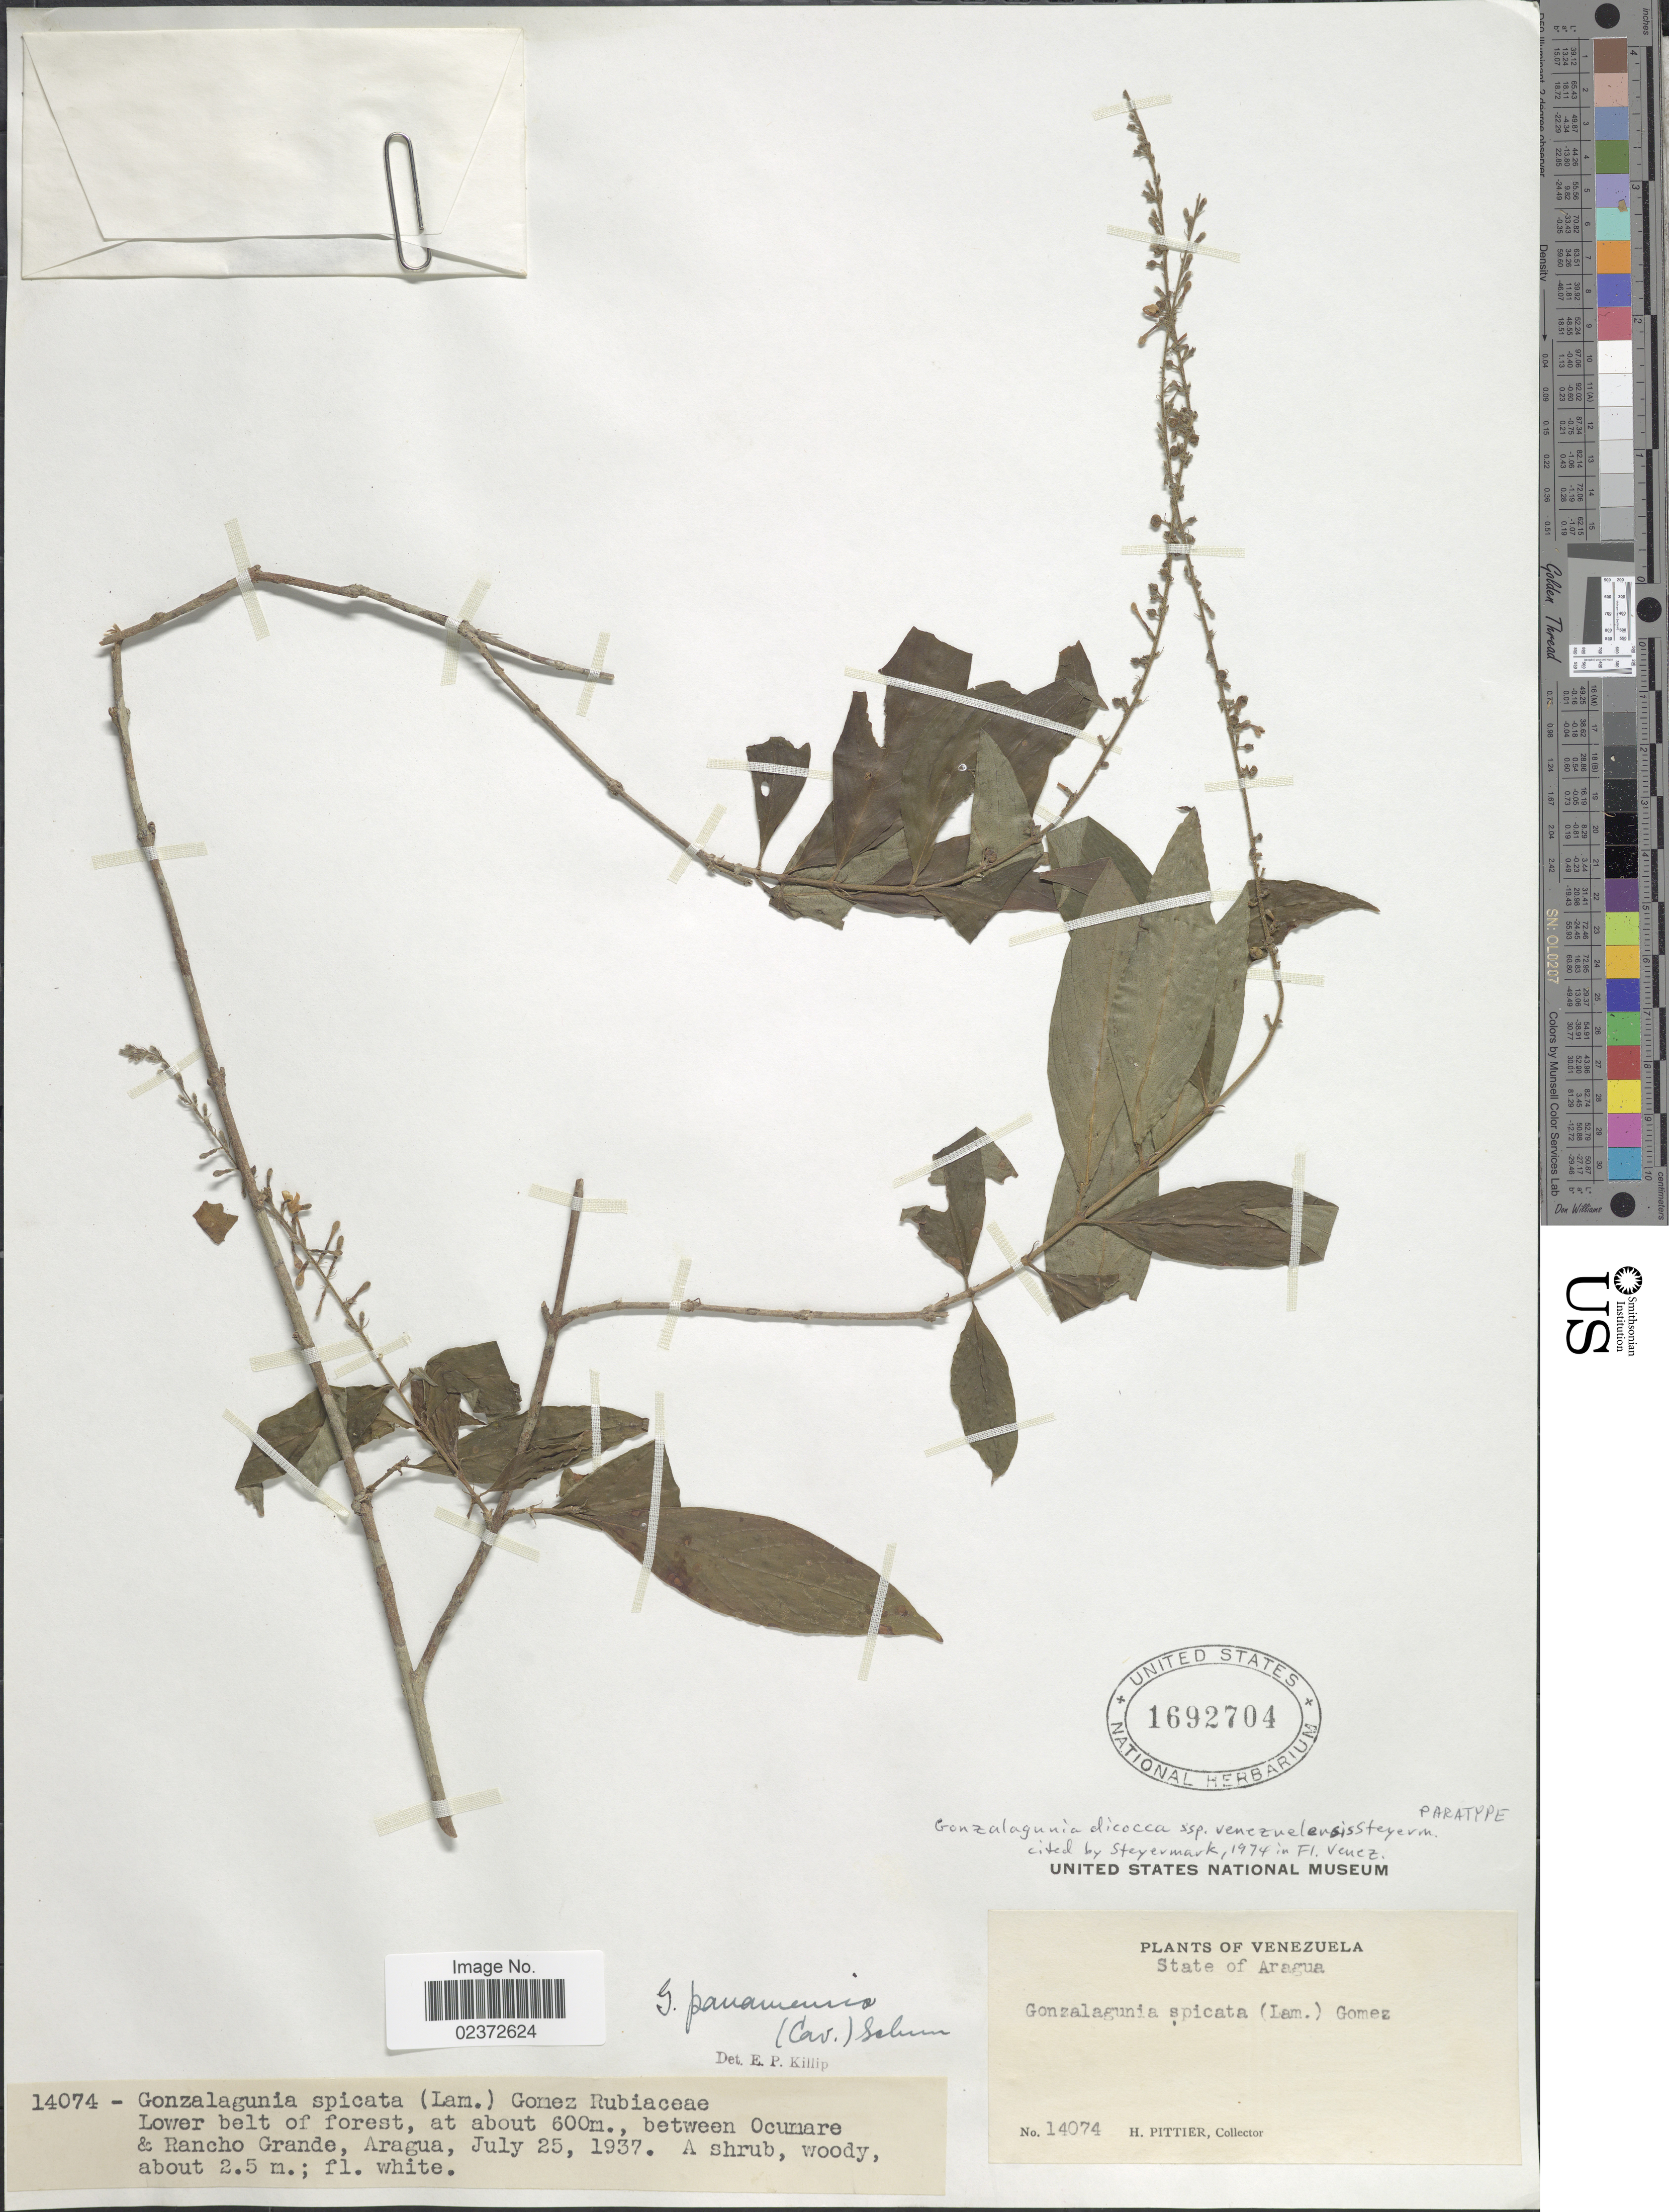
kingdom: Plantae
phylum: Tracheophyta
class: Magnoliopsida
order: Gentianales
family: Rubiaceae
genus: Gonzalagunia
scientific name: Gonzalagunia dicocca subsp. venezuelensis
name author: Steyerm.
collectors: H. F. Pittier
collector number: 14074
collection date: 1937-07-25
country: Venezuela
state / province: Aragua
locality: Lower belt of forest, between Ocumare & Rancho Grande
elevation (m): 600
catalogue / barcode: US 1692704